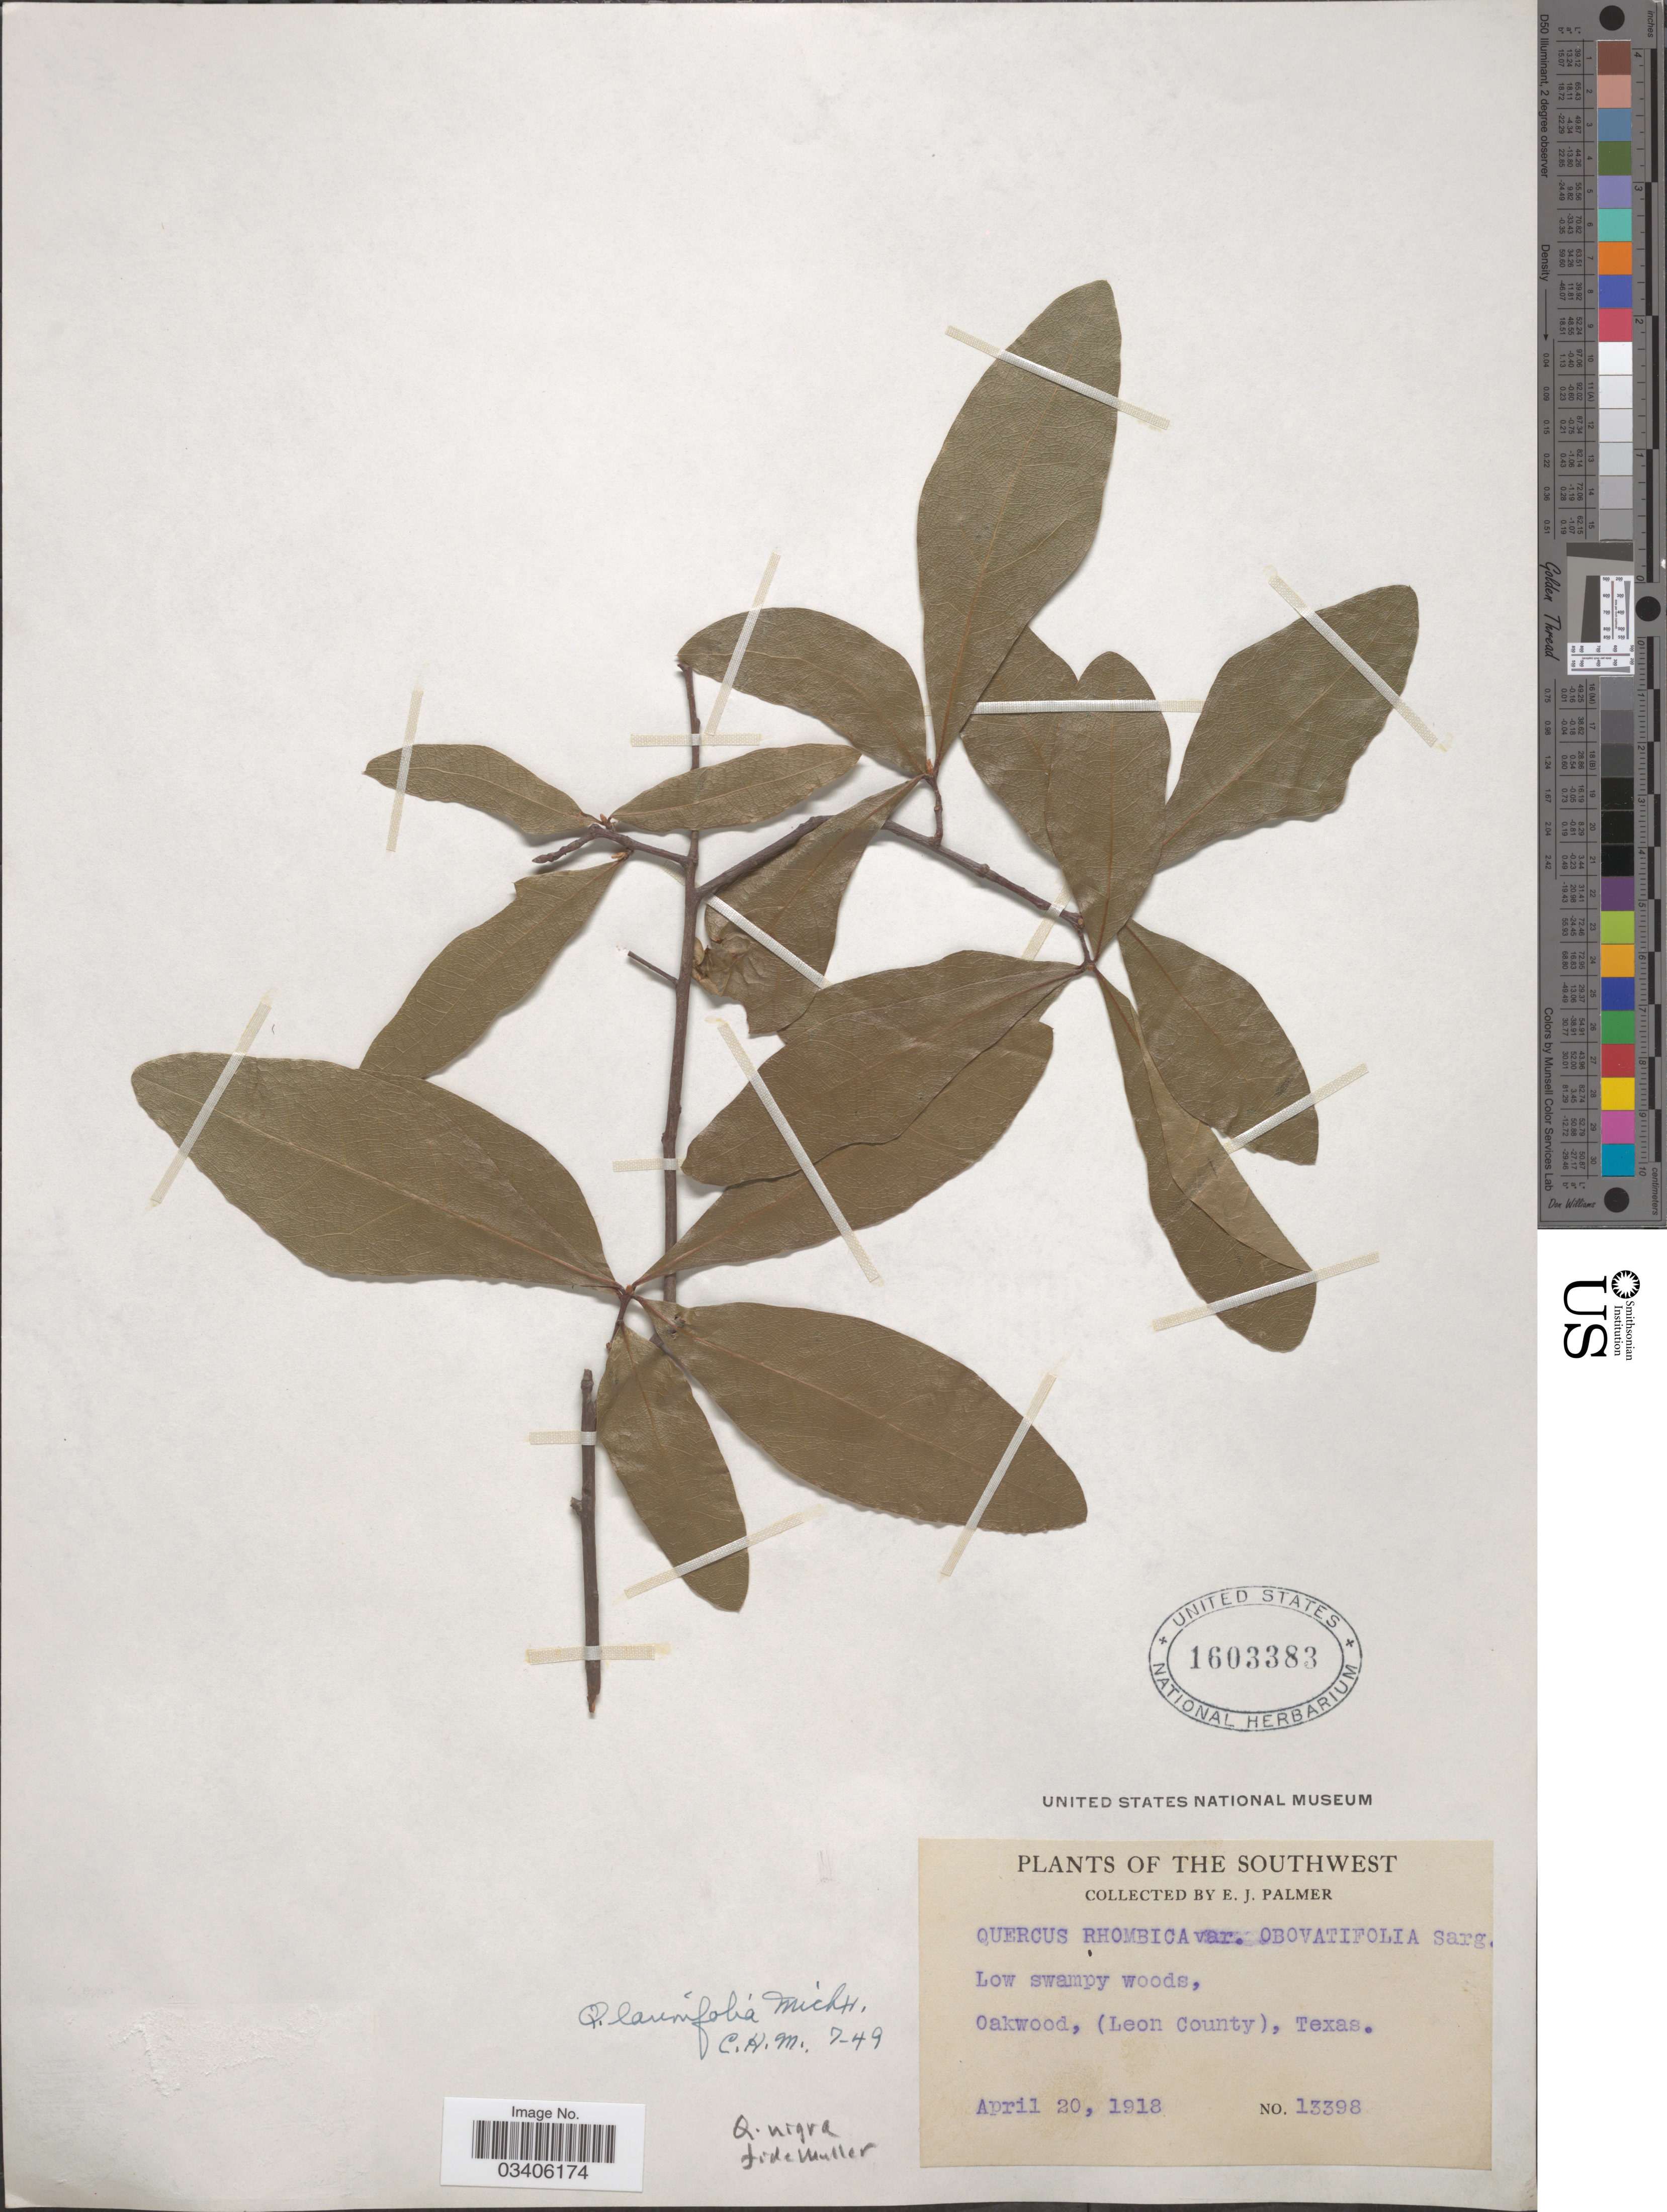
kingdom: Plantae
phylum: Tracheophyta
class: Magnoliopsida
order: Fagales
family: Fagaceae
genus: Quercus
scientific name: Quercus laurifolia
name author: Michx.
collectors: E. J. Palmer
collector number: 13398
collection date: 1918-04-20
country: United States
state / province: Texas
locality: The Southwest. Oakwood, (Leon County).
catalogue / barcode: US 1603383